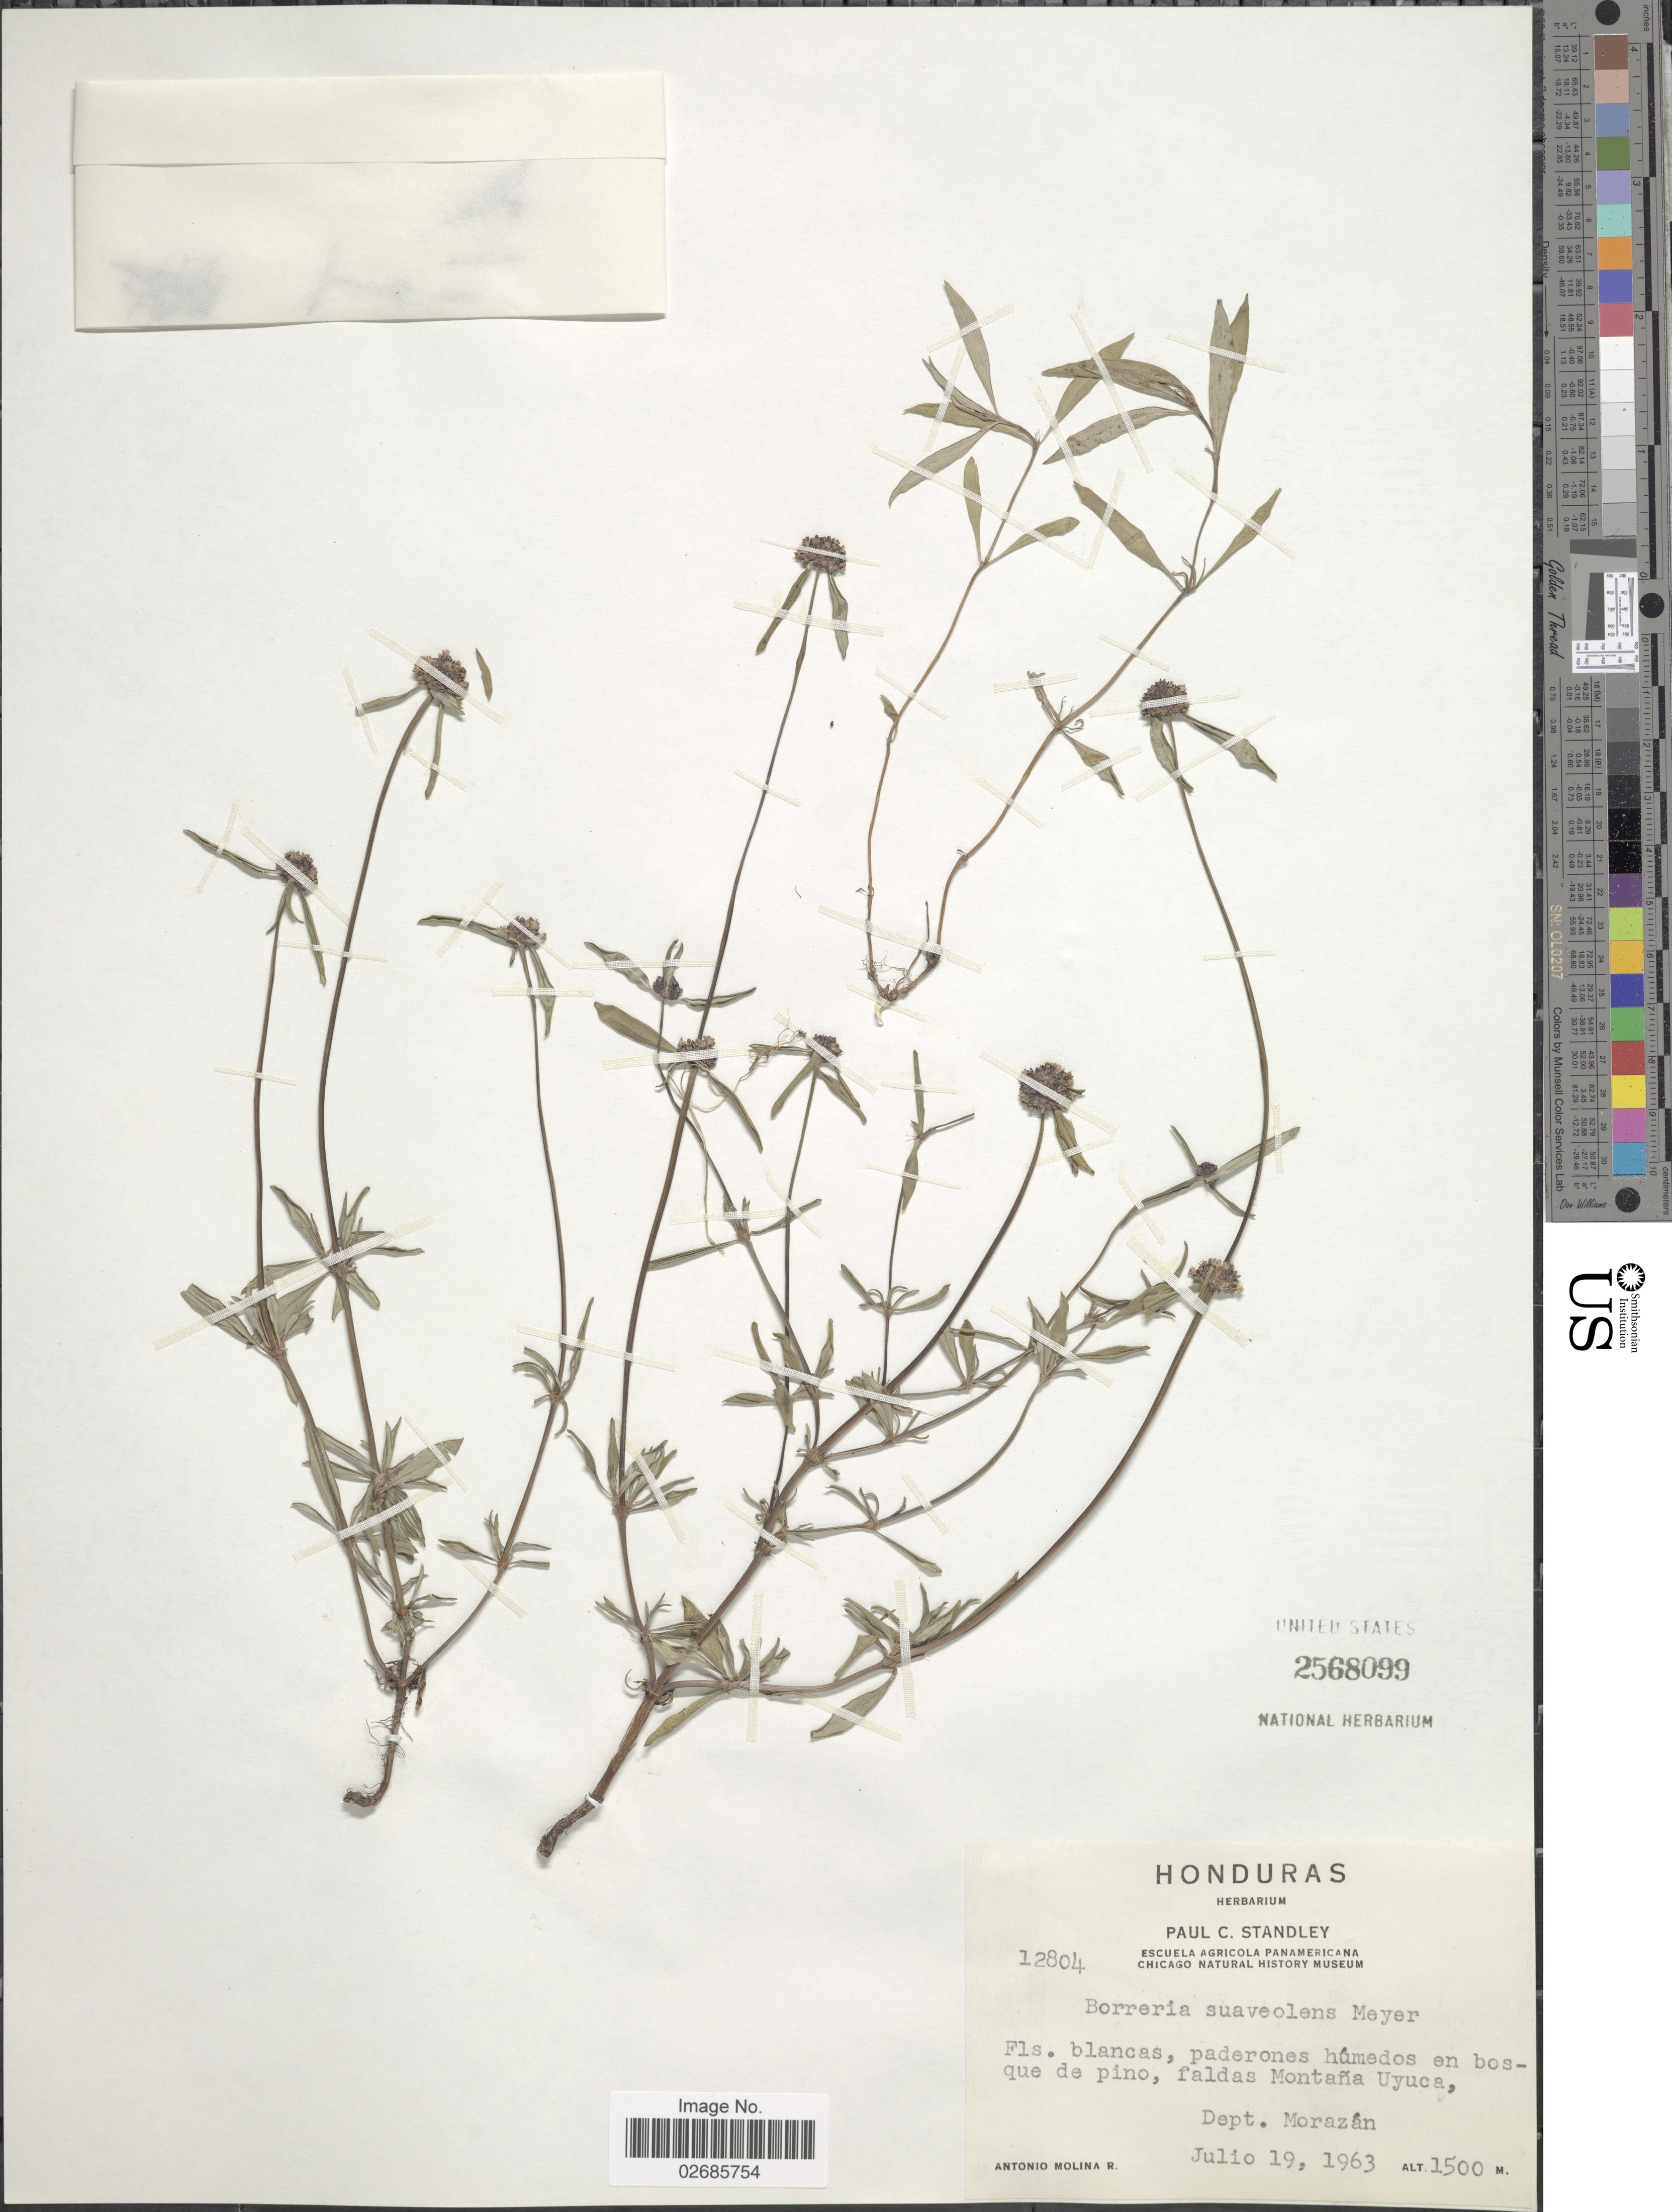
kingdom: Plantae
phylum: Tracheophyta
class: Magnoliopsida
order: Gentianales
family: Rubiaceae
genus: Borreria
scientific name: Borreria suaveolens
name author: G. Mey.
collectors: A. Molina R.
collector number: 12804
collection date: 1963-07-19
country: Honduras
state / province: Fco. Morazán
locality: Paderones húmedos en bosque de pino, faldas Montaña Uyuca, Dept. Morazán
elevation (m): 1500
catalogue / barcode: US 2568099